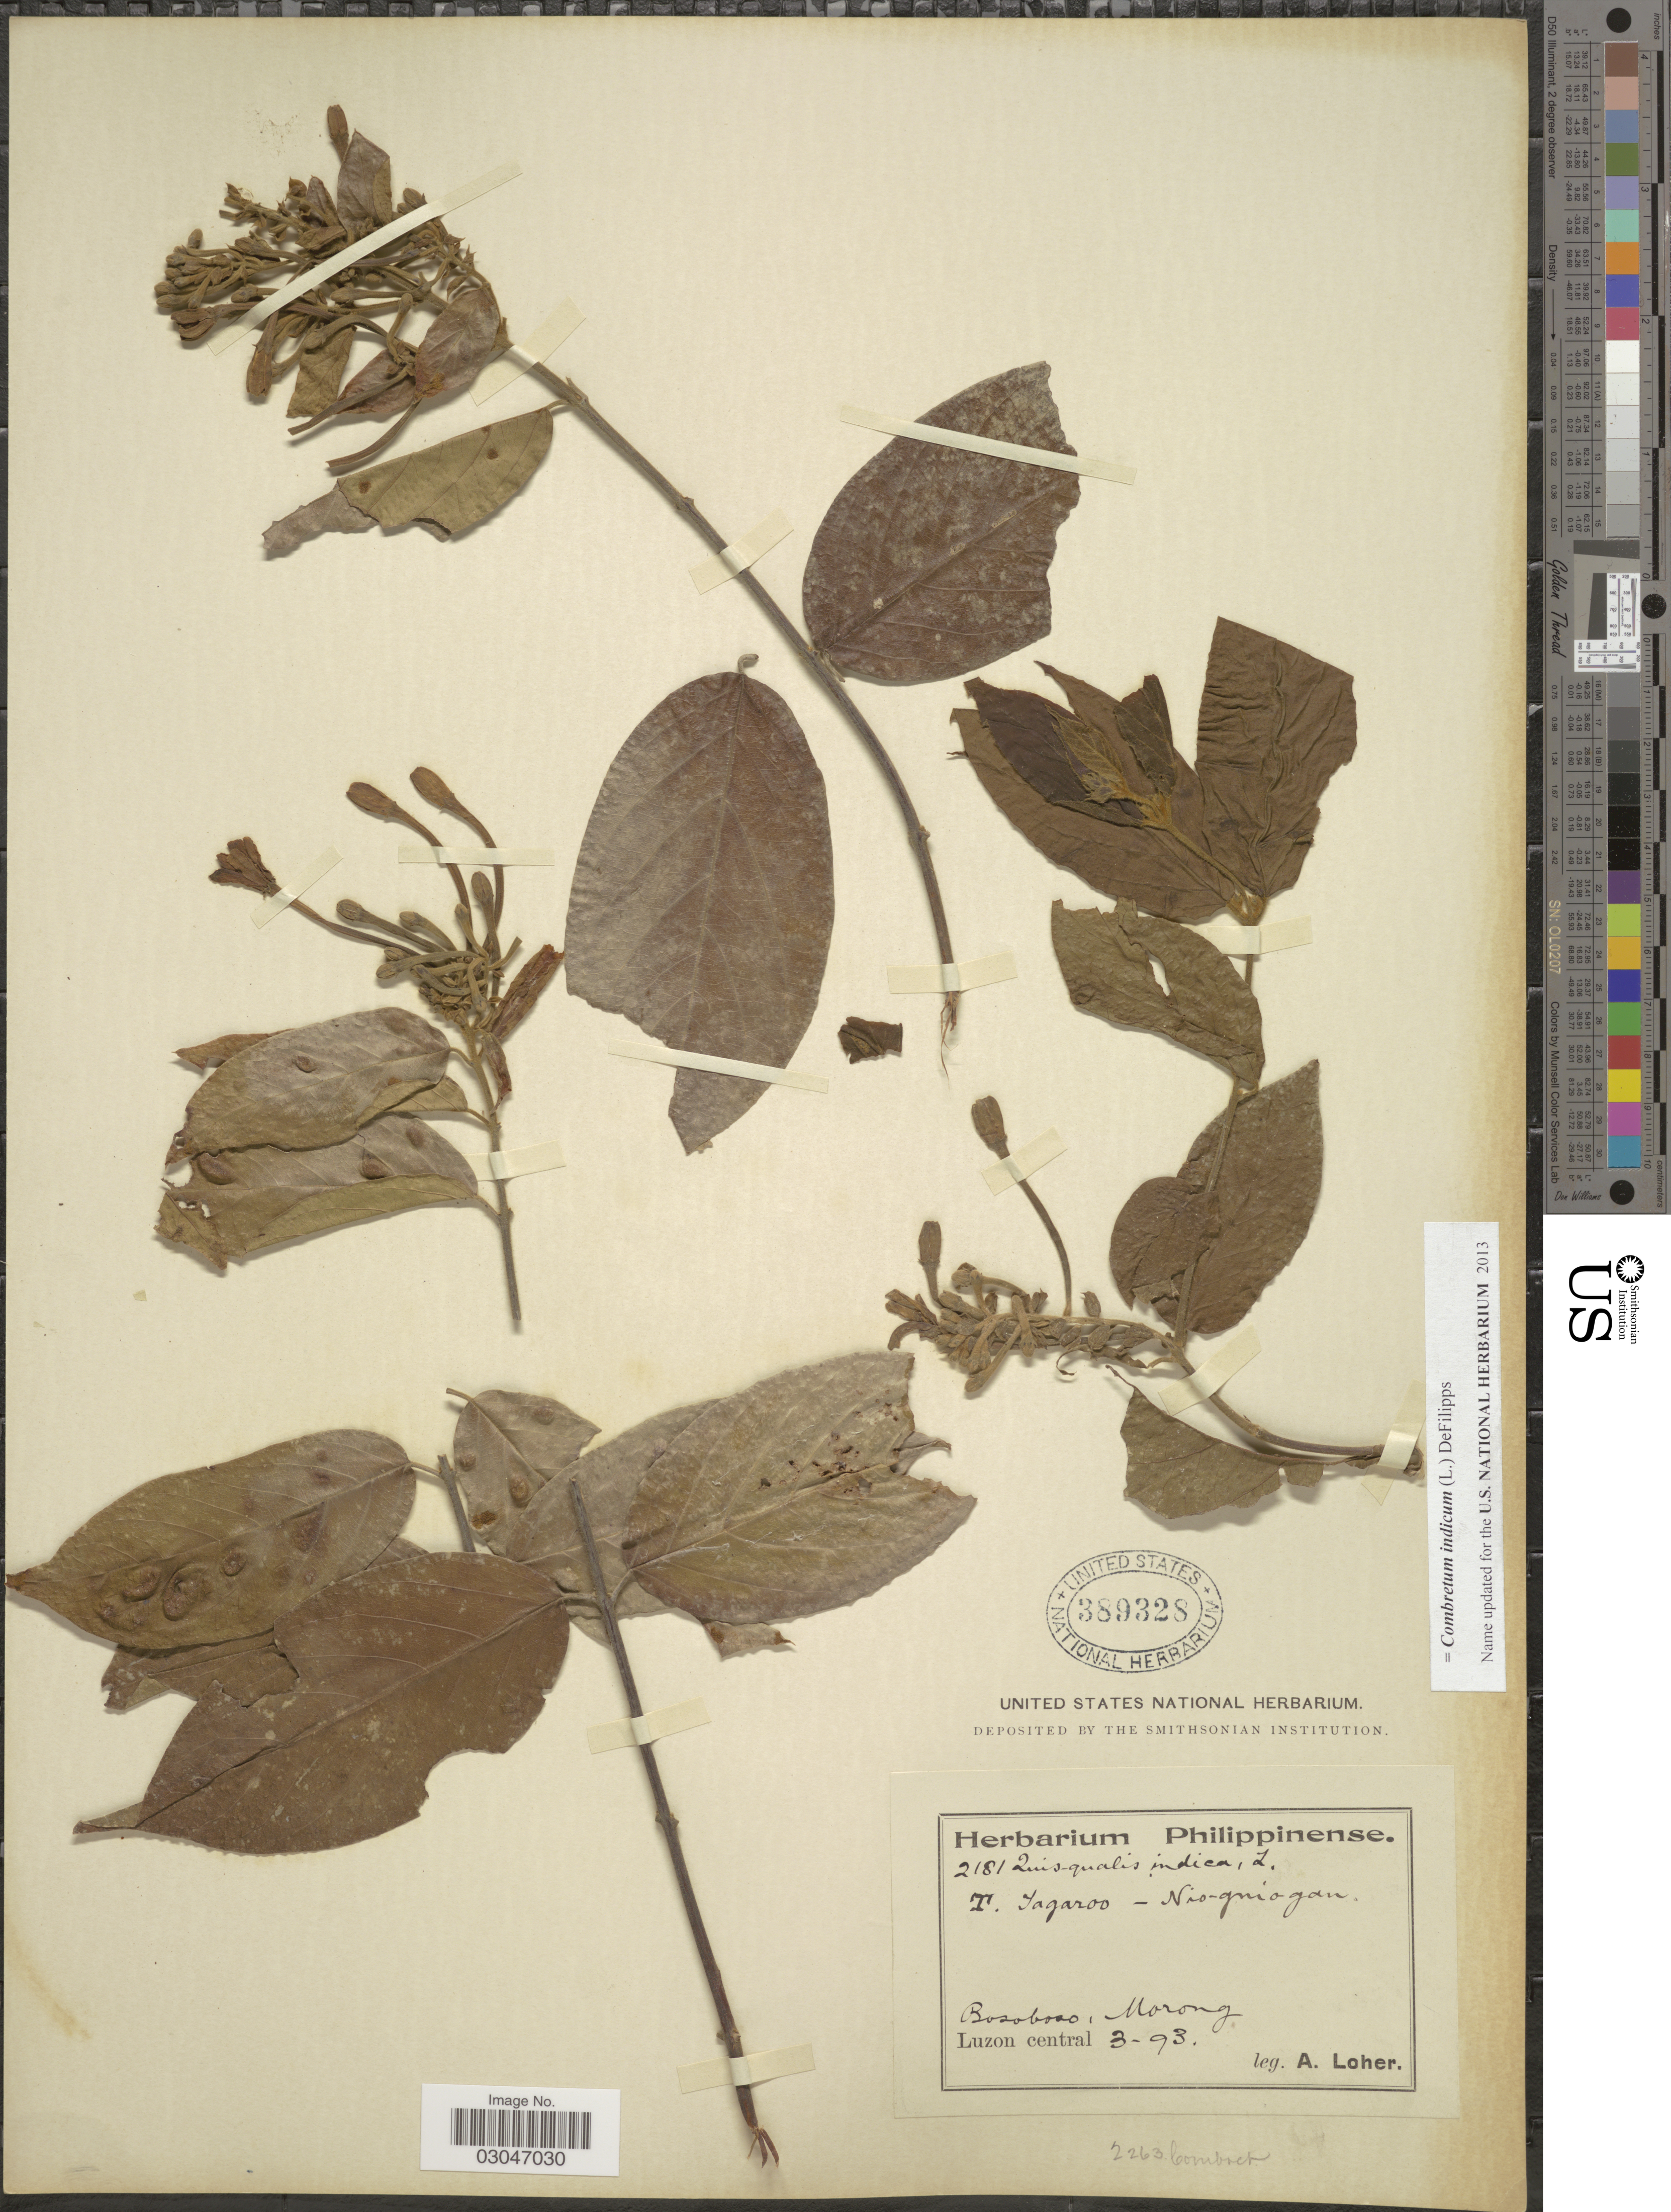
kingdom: Plantae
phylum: Tracheophyta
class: Magnoliopsida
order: Myrtales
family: Combretaceae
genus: Combretum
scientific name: Combretum indicum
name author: (L.) DeFilipps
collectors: A. Loher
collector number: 2181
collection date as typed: Transcribed d/m/y: /3/93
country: Philippines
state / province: Central Luzon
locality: Bosoboso, Morong, Luzon central.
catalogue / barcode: US 389328